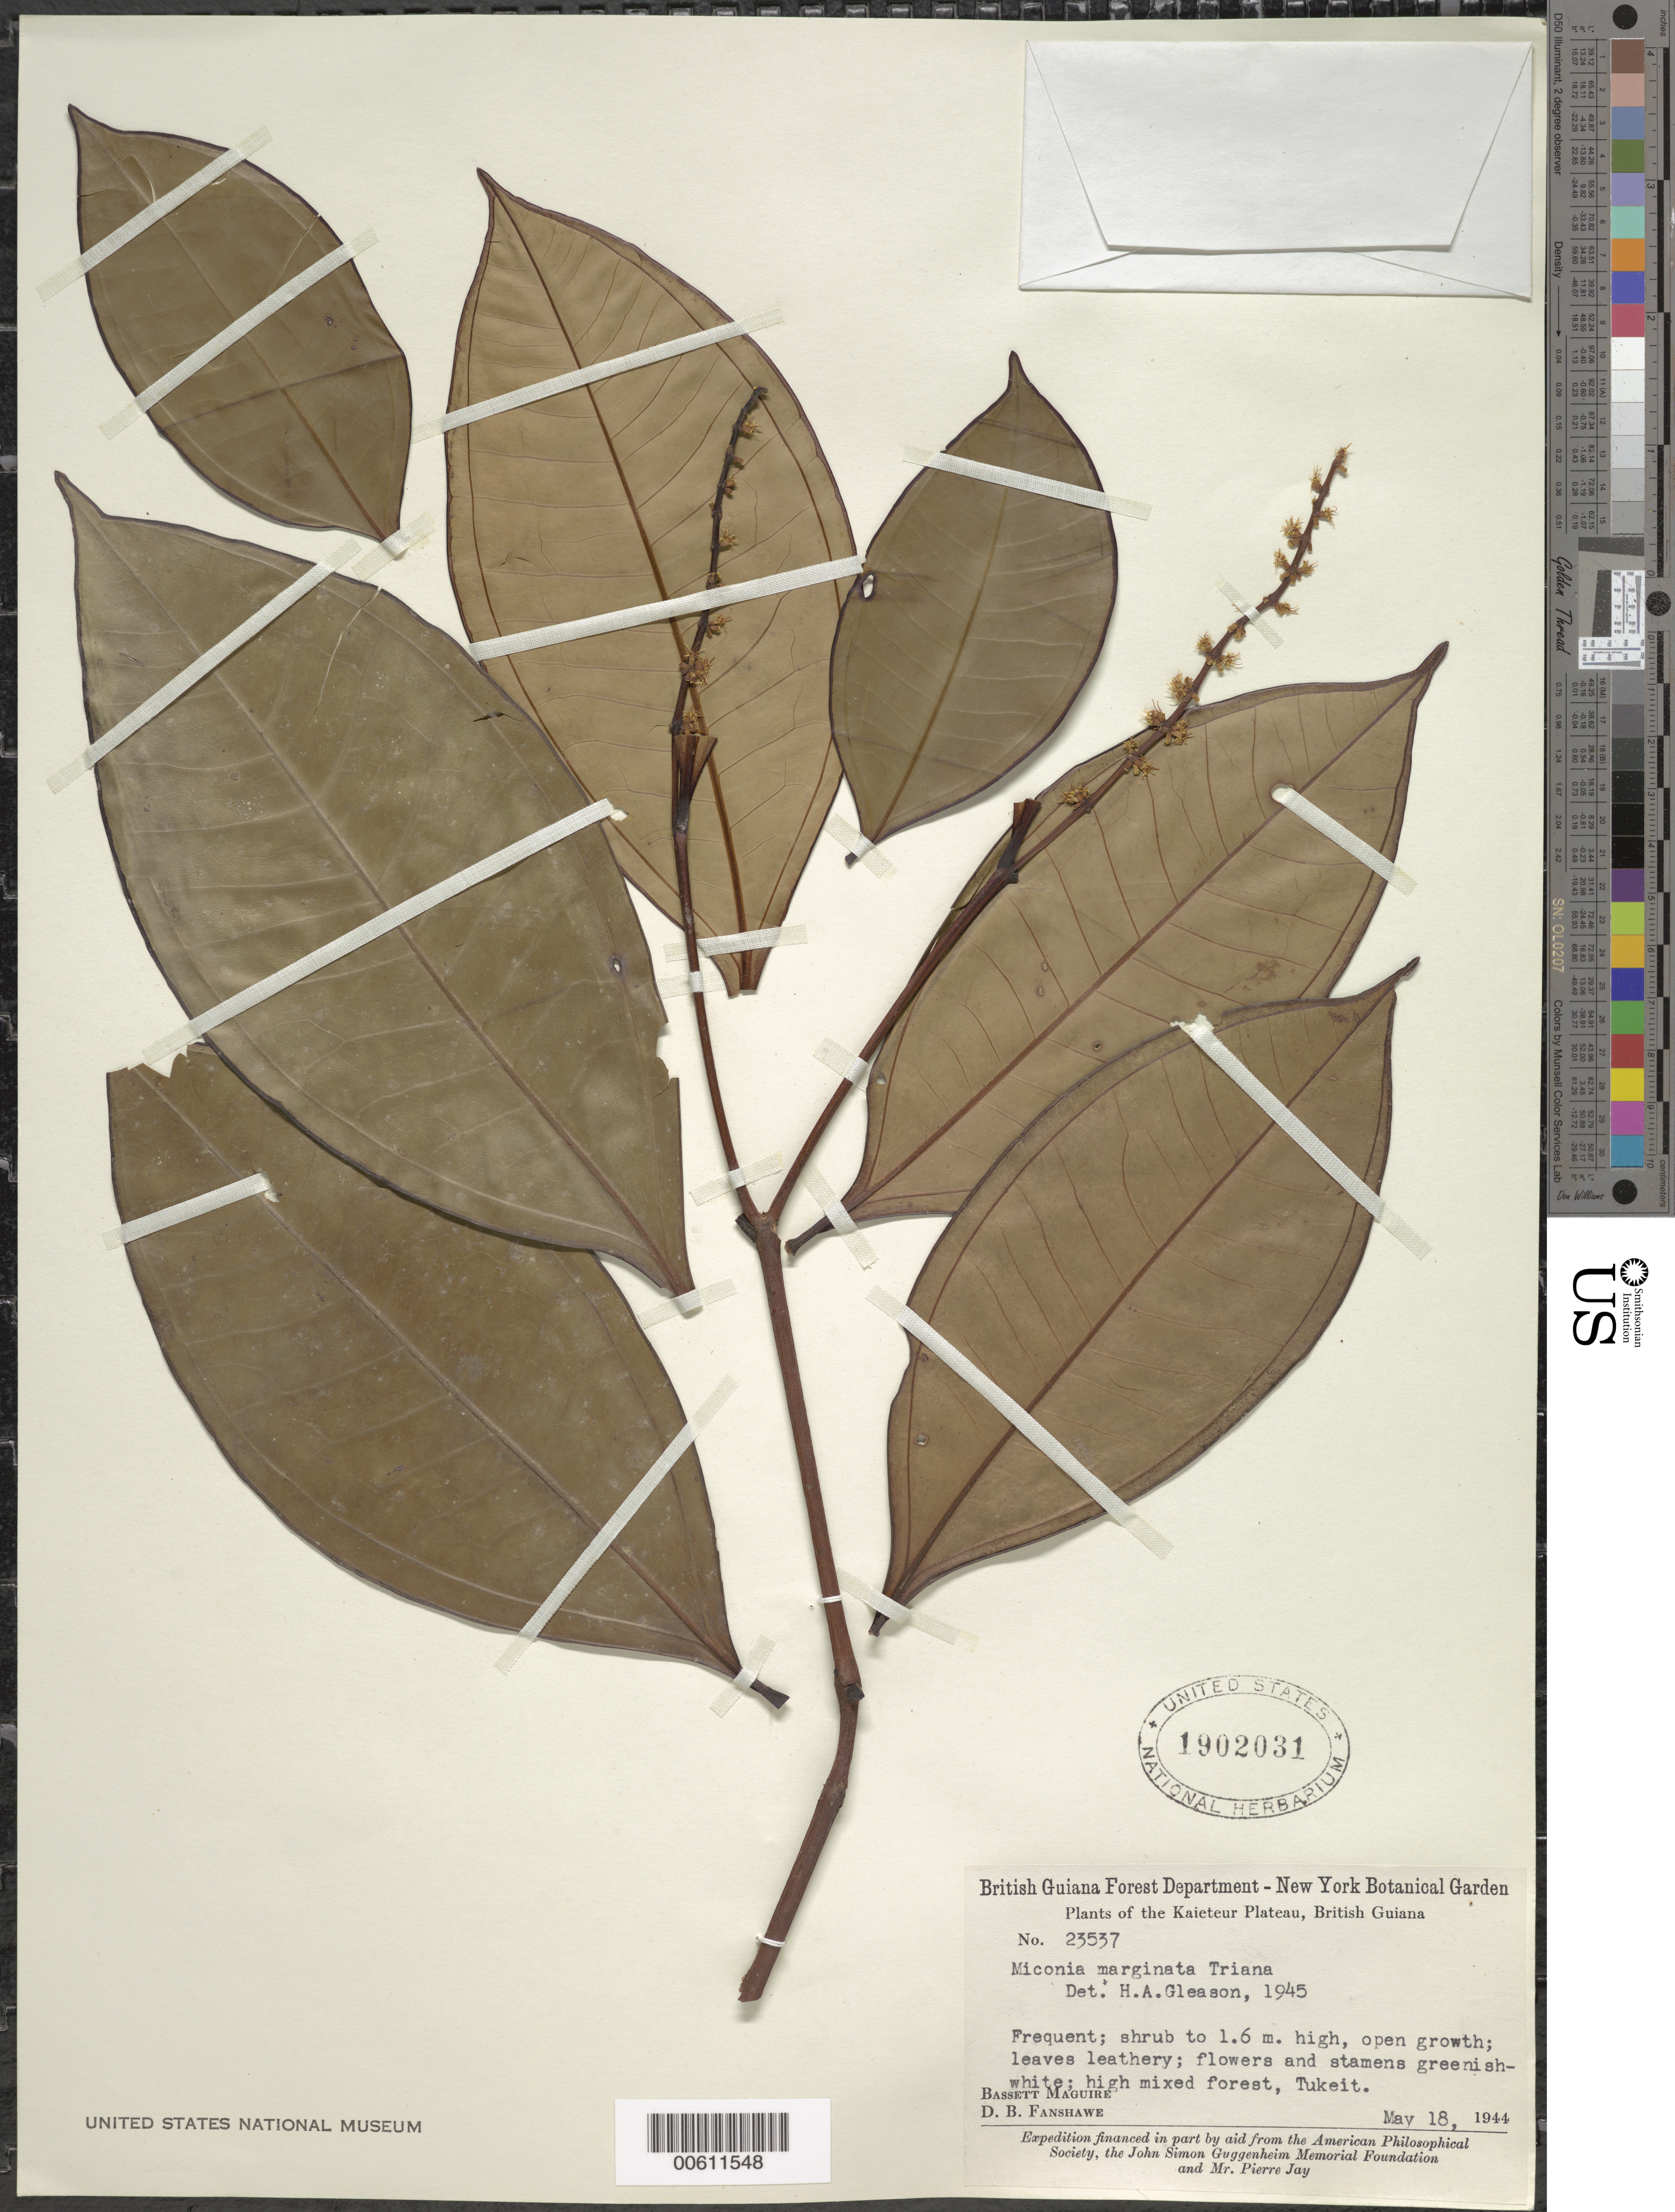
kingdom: Plantae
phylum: Tracheophyta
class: Magnoliopsida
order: Myrtales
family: Melastomataceae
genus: Miconia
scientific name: Miconia marginata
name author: Triana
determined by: Gleason, H. A.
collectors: B. Maguire & D. B. Fanshawe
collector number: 23537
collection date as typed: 18-May-44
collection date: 1944-05-18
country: Guyana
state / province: Potaro-Siparuni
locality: Tukeit to Kaieteur Plateau trail, Potaro River Gorge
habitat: High mixed forest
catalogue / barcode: US 1902031